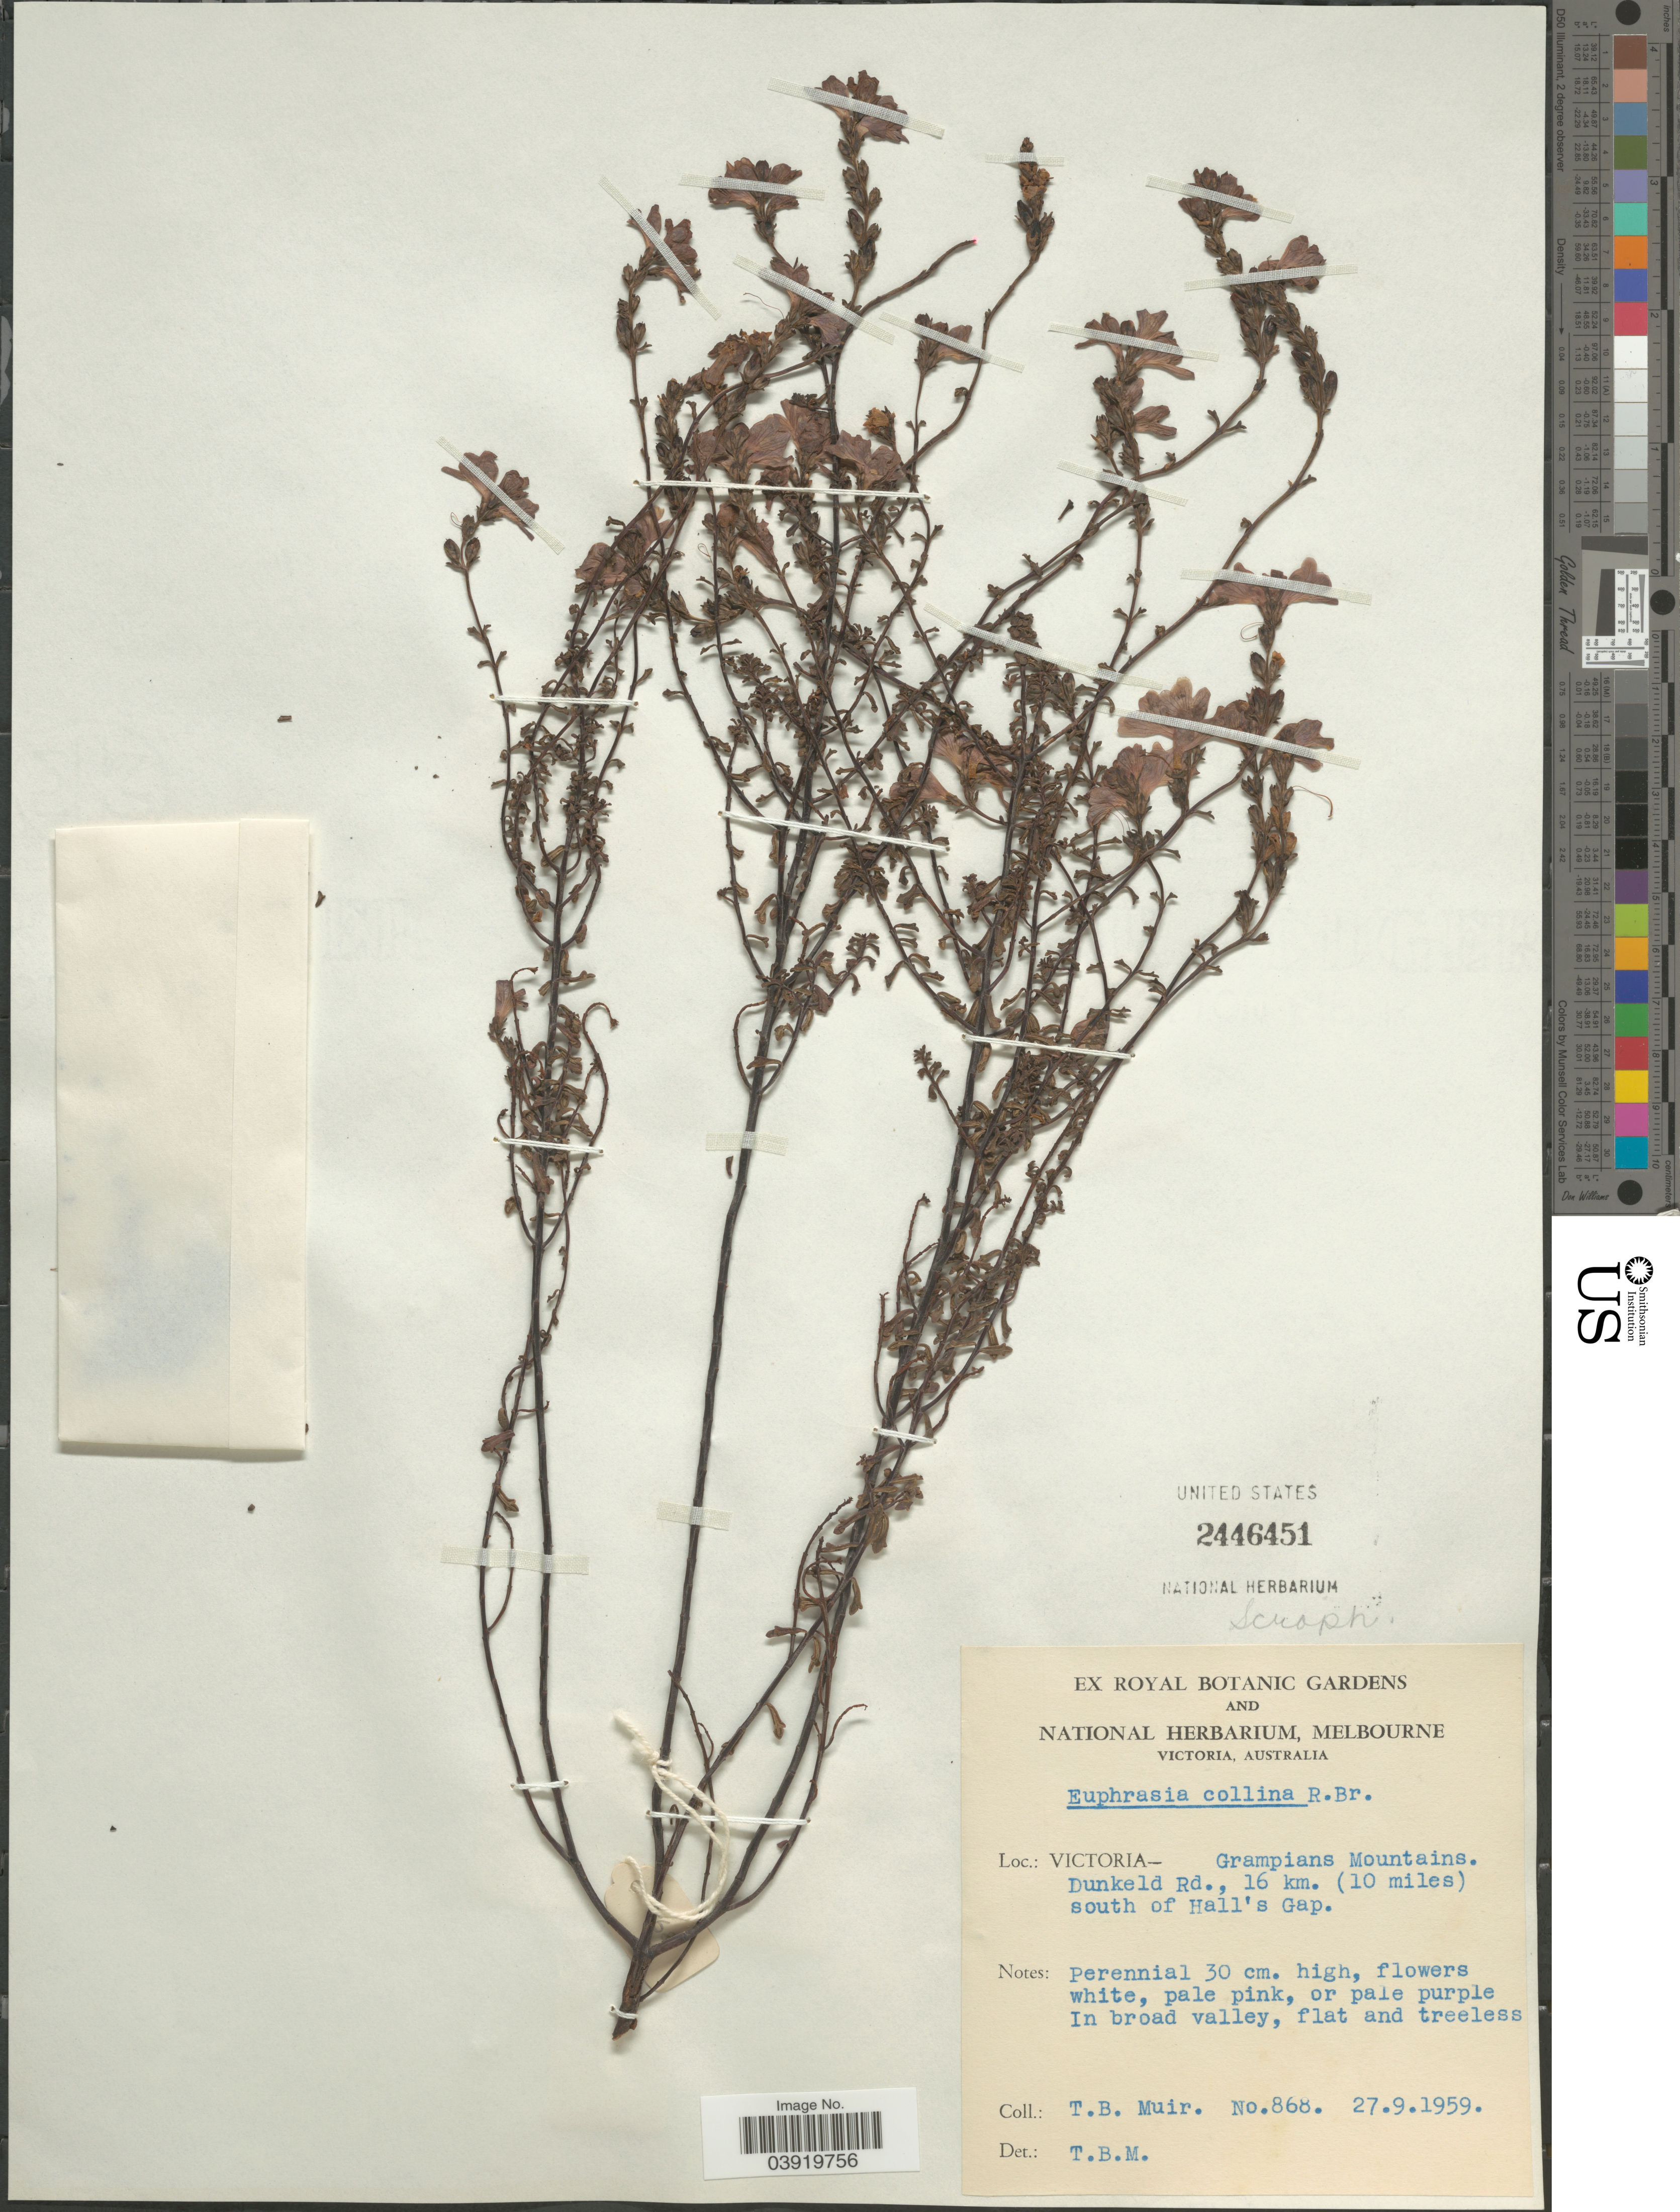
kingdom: Plantae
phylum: Tracheophyta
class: Magnoliopsida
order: Lamiales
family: Orobanchaceae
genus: Euphrasia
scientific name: Euphrasia collina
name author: R. Br.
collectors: T. Muir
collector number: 868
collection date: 1959-09-27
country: Australia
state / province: Victoria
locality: Grampians Mountains. Dunkels Rd., 16 km. (10 miles) south of Hall's Gap.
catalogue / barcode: US 2446451